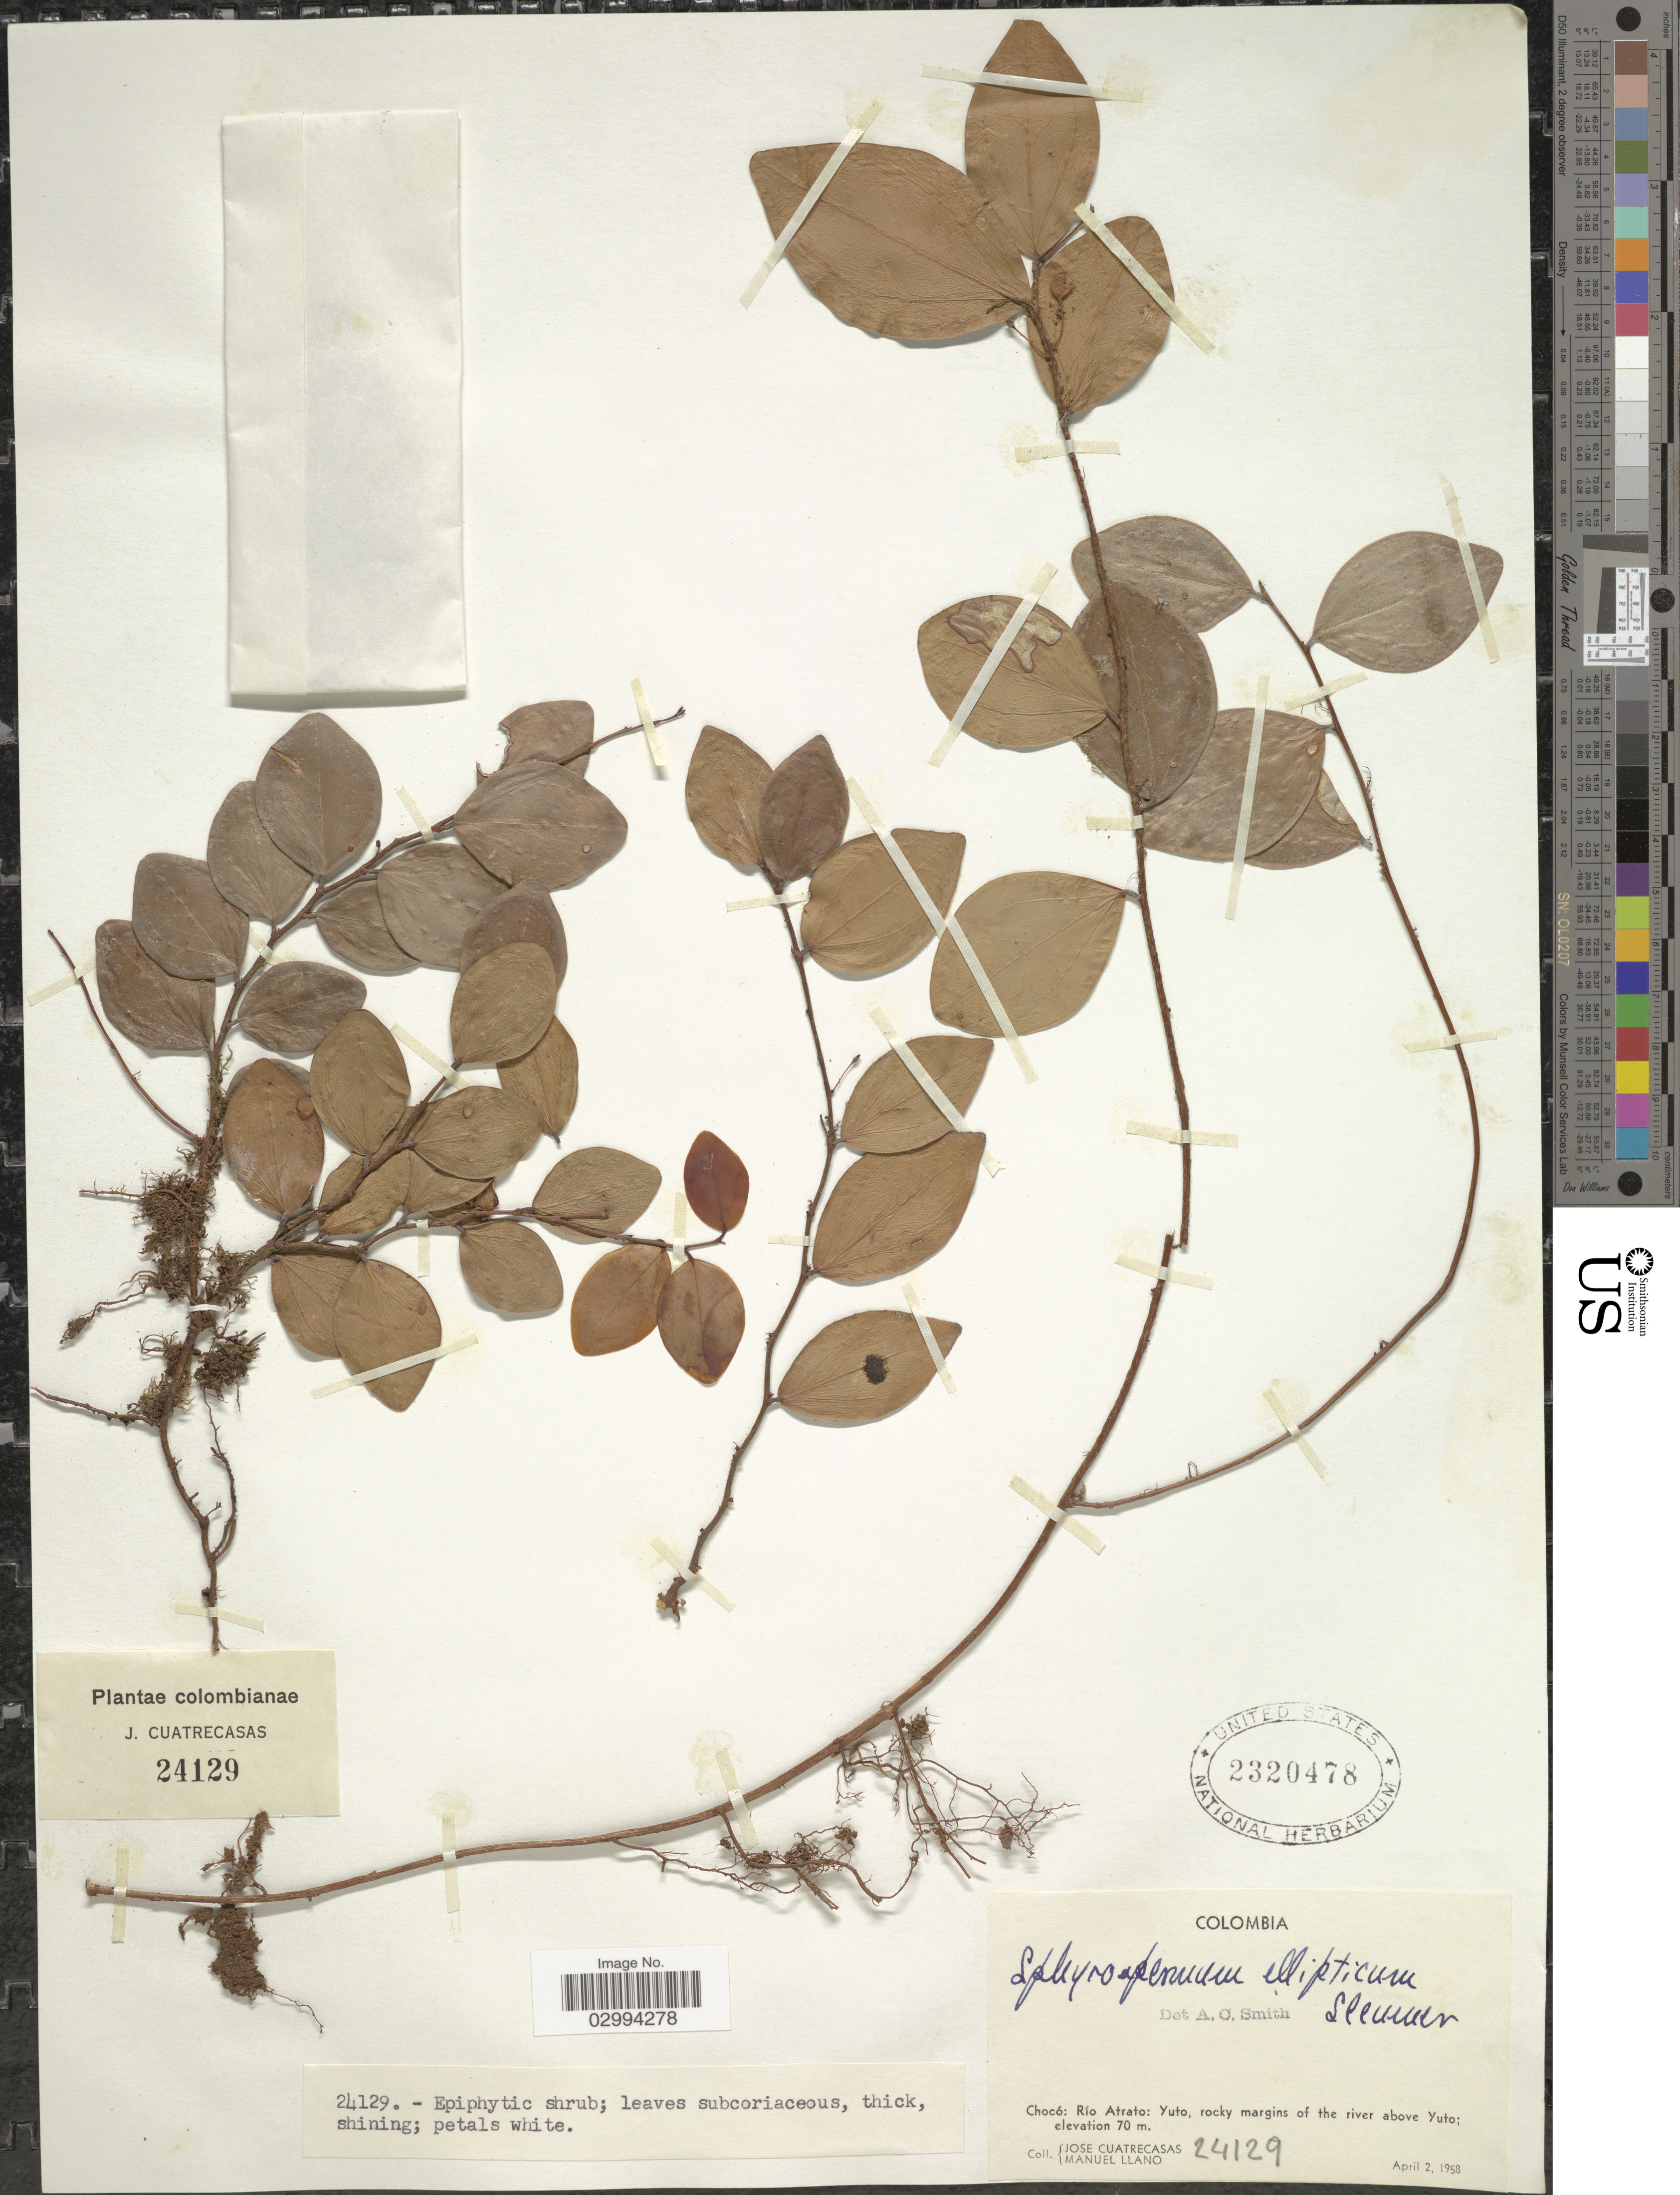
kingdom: Plantae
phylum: Tracheophyta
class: Magnoliopsida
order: Ericales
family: Ericaceae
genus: Sphyrospermum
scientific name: Sphyrospermum ellipticum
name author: Sleumer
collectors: J. Cuatrecasas & M. Llano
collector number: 24129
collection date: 1958-04-02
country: Colombia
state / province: Chocó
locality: Río Atrato: Yuto, rocky margins of the river above Yuto.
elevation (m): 70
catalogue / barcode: US 2320478